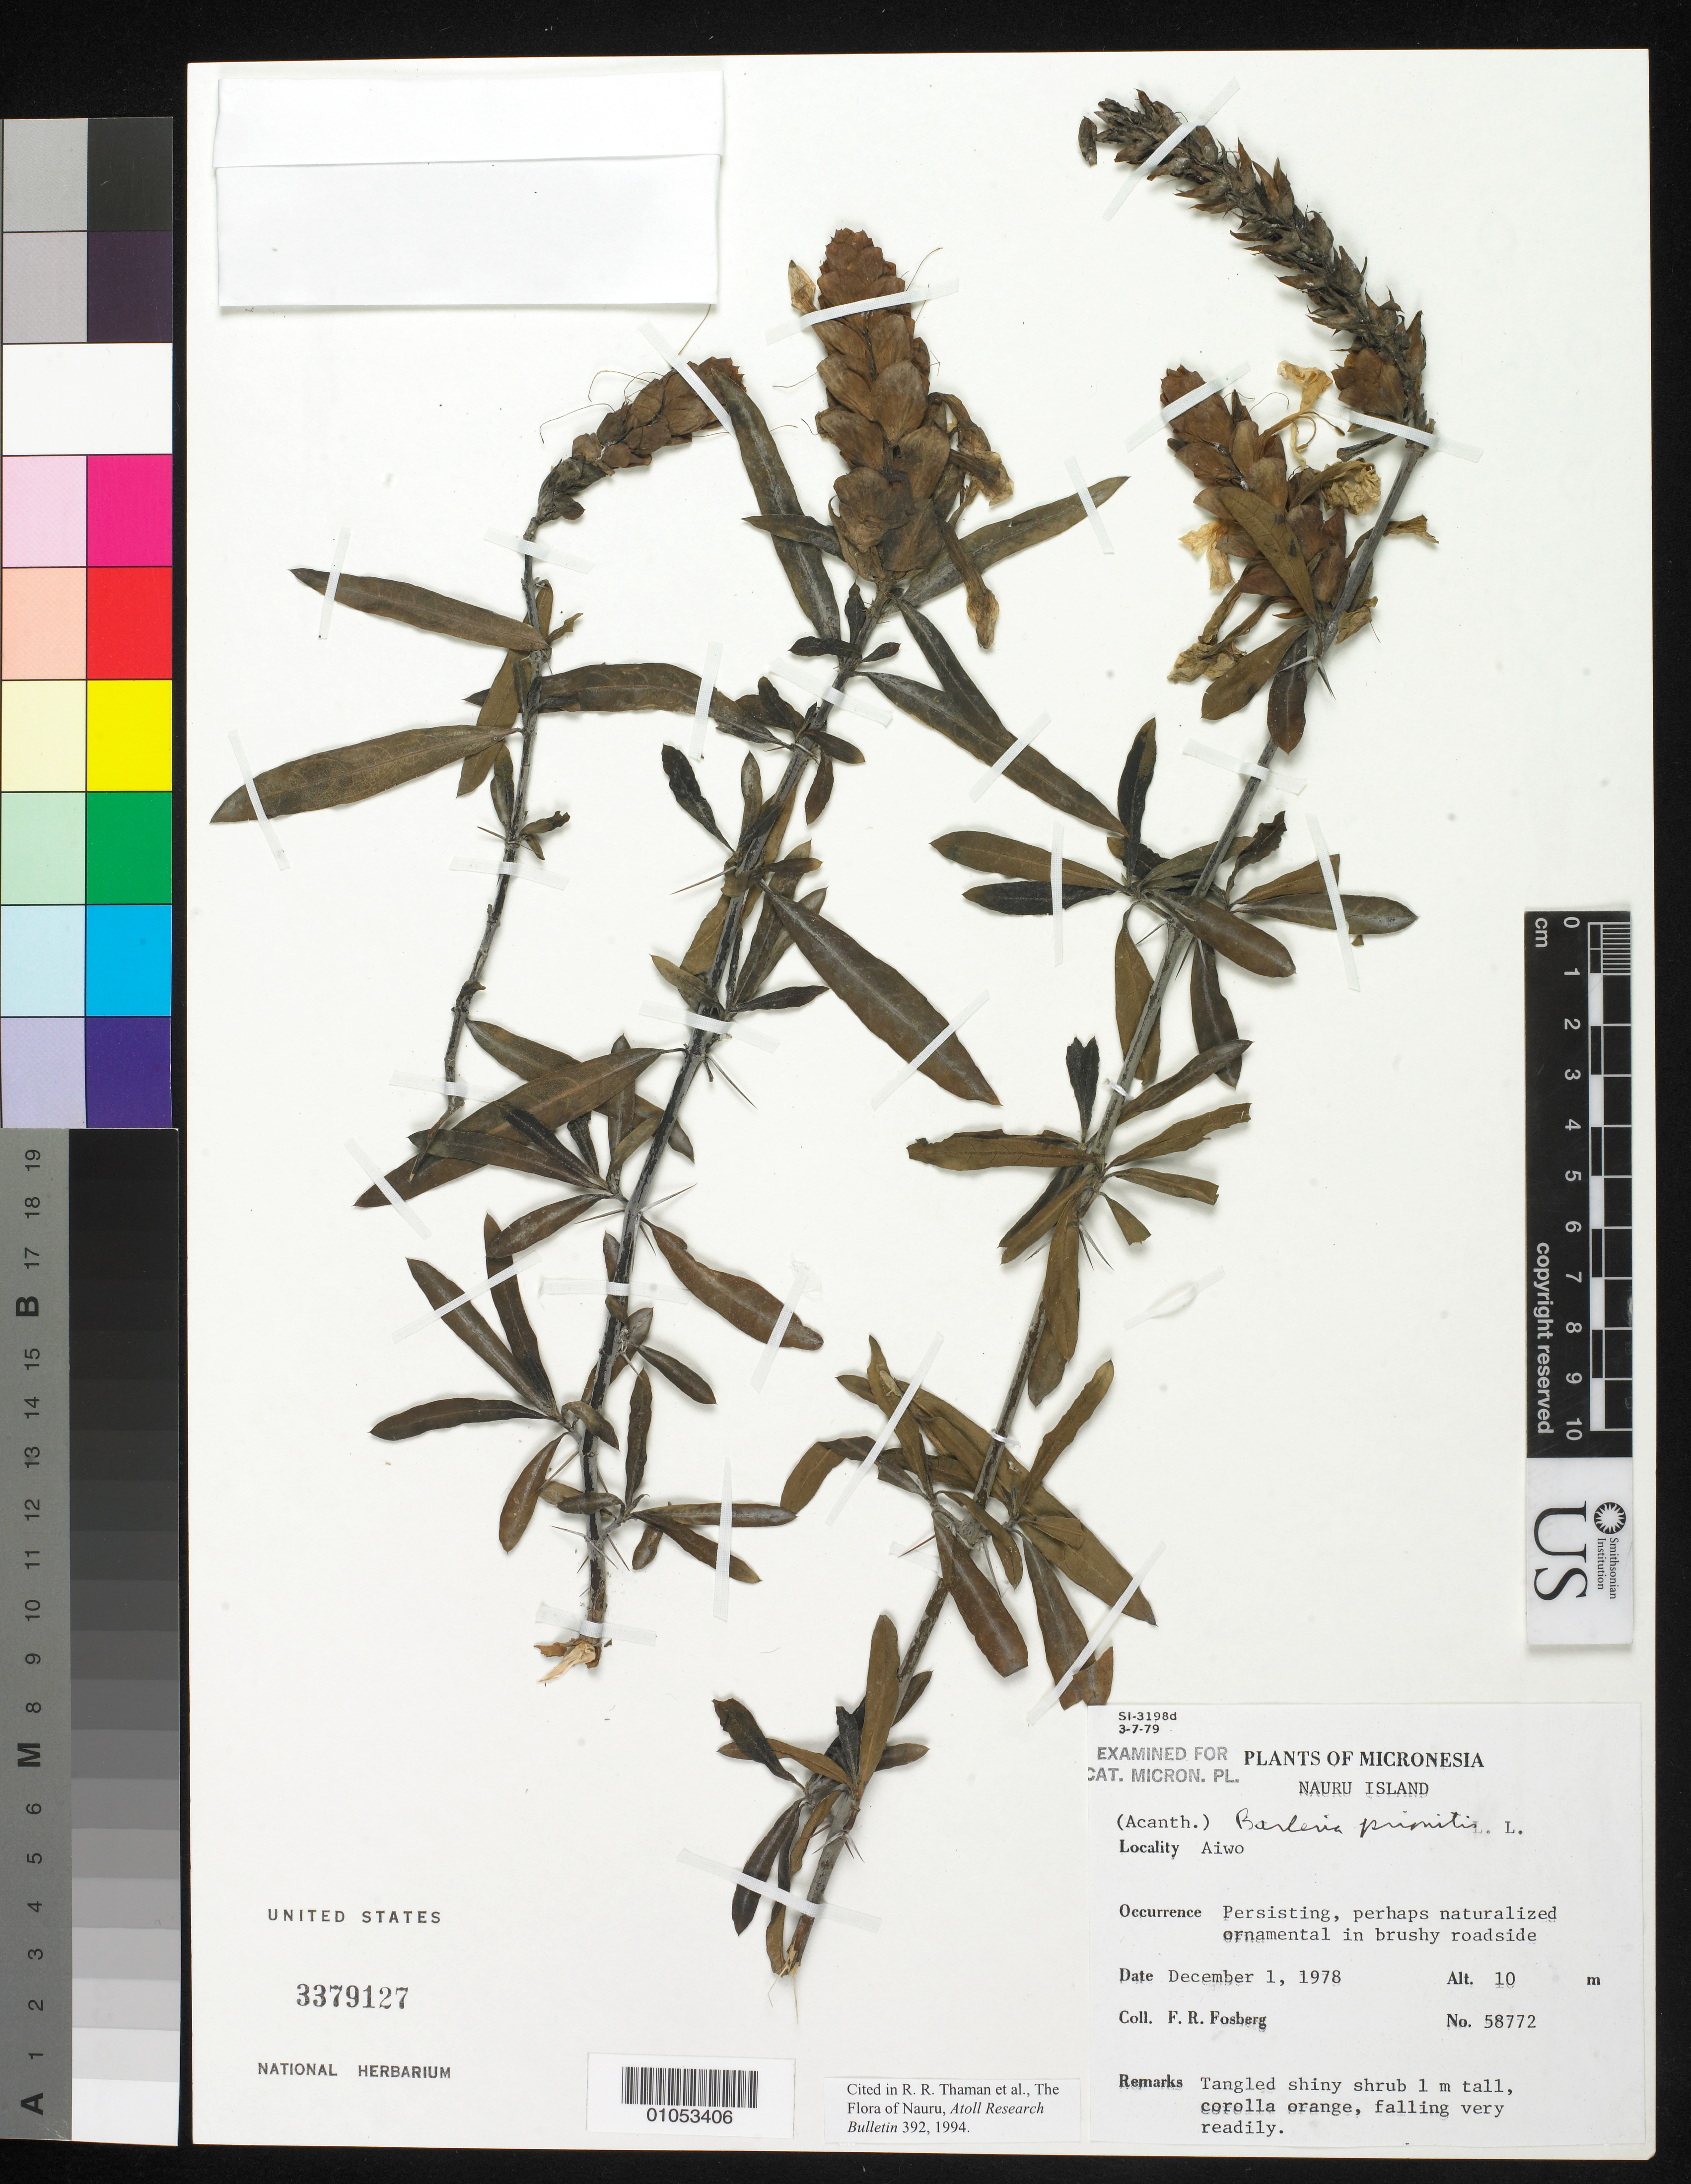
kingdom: Plantae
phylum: Tracheophyta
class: Magnoliopsida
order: Lamiales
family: Acanthaceae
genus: Barleria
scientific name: Barleria prionitis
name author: L.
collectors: F. R. Fosberg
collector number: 58772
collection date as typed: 1 Dec 1978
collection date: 1978-12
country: Nauru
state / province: Aiwo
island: Nauru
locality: Aiwo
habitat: Persisting, perhaps naturalized ornamental in brushy roadside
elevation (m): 10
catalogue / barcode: US 3379127